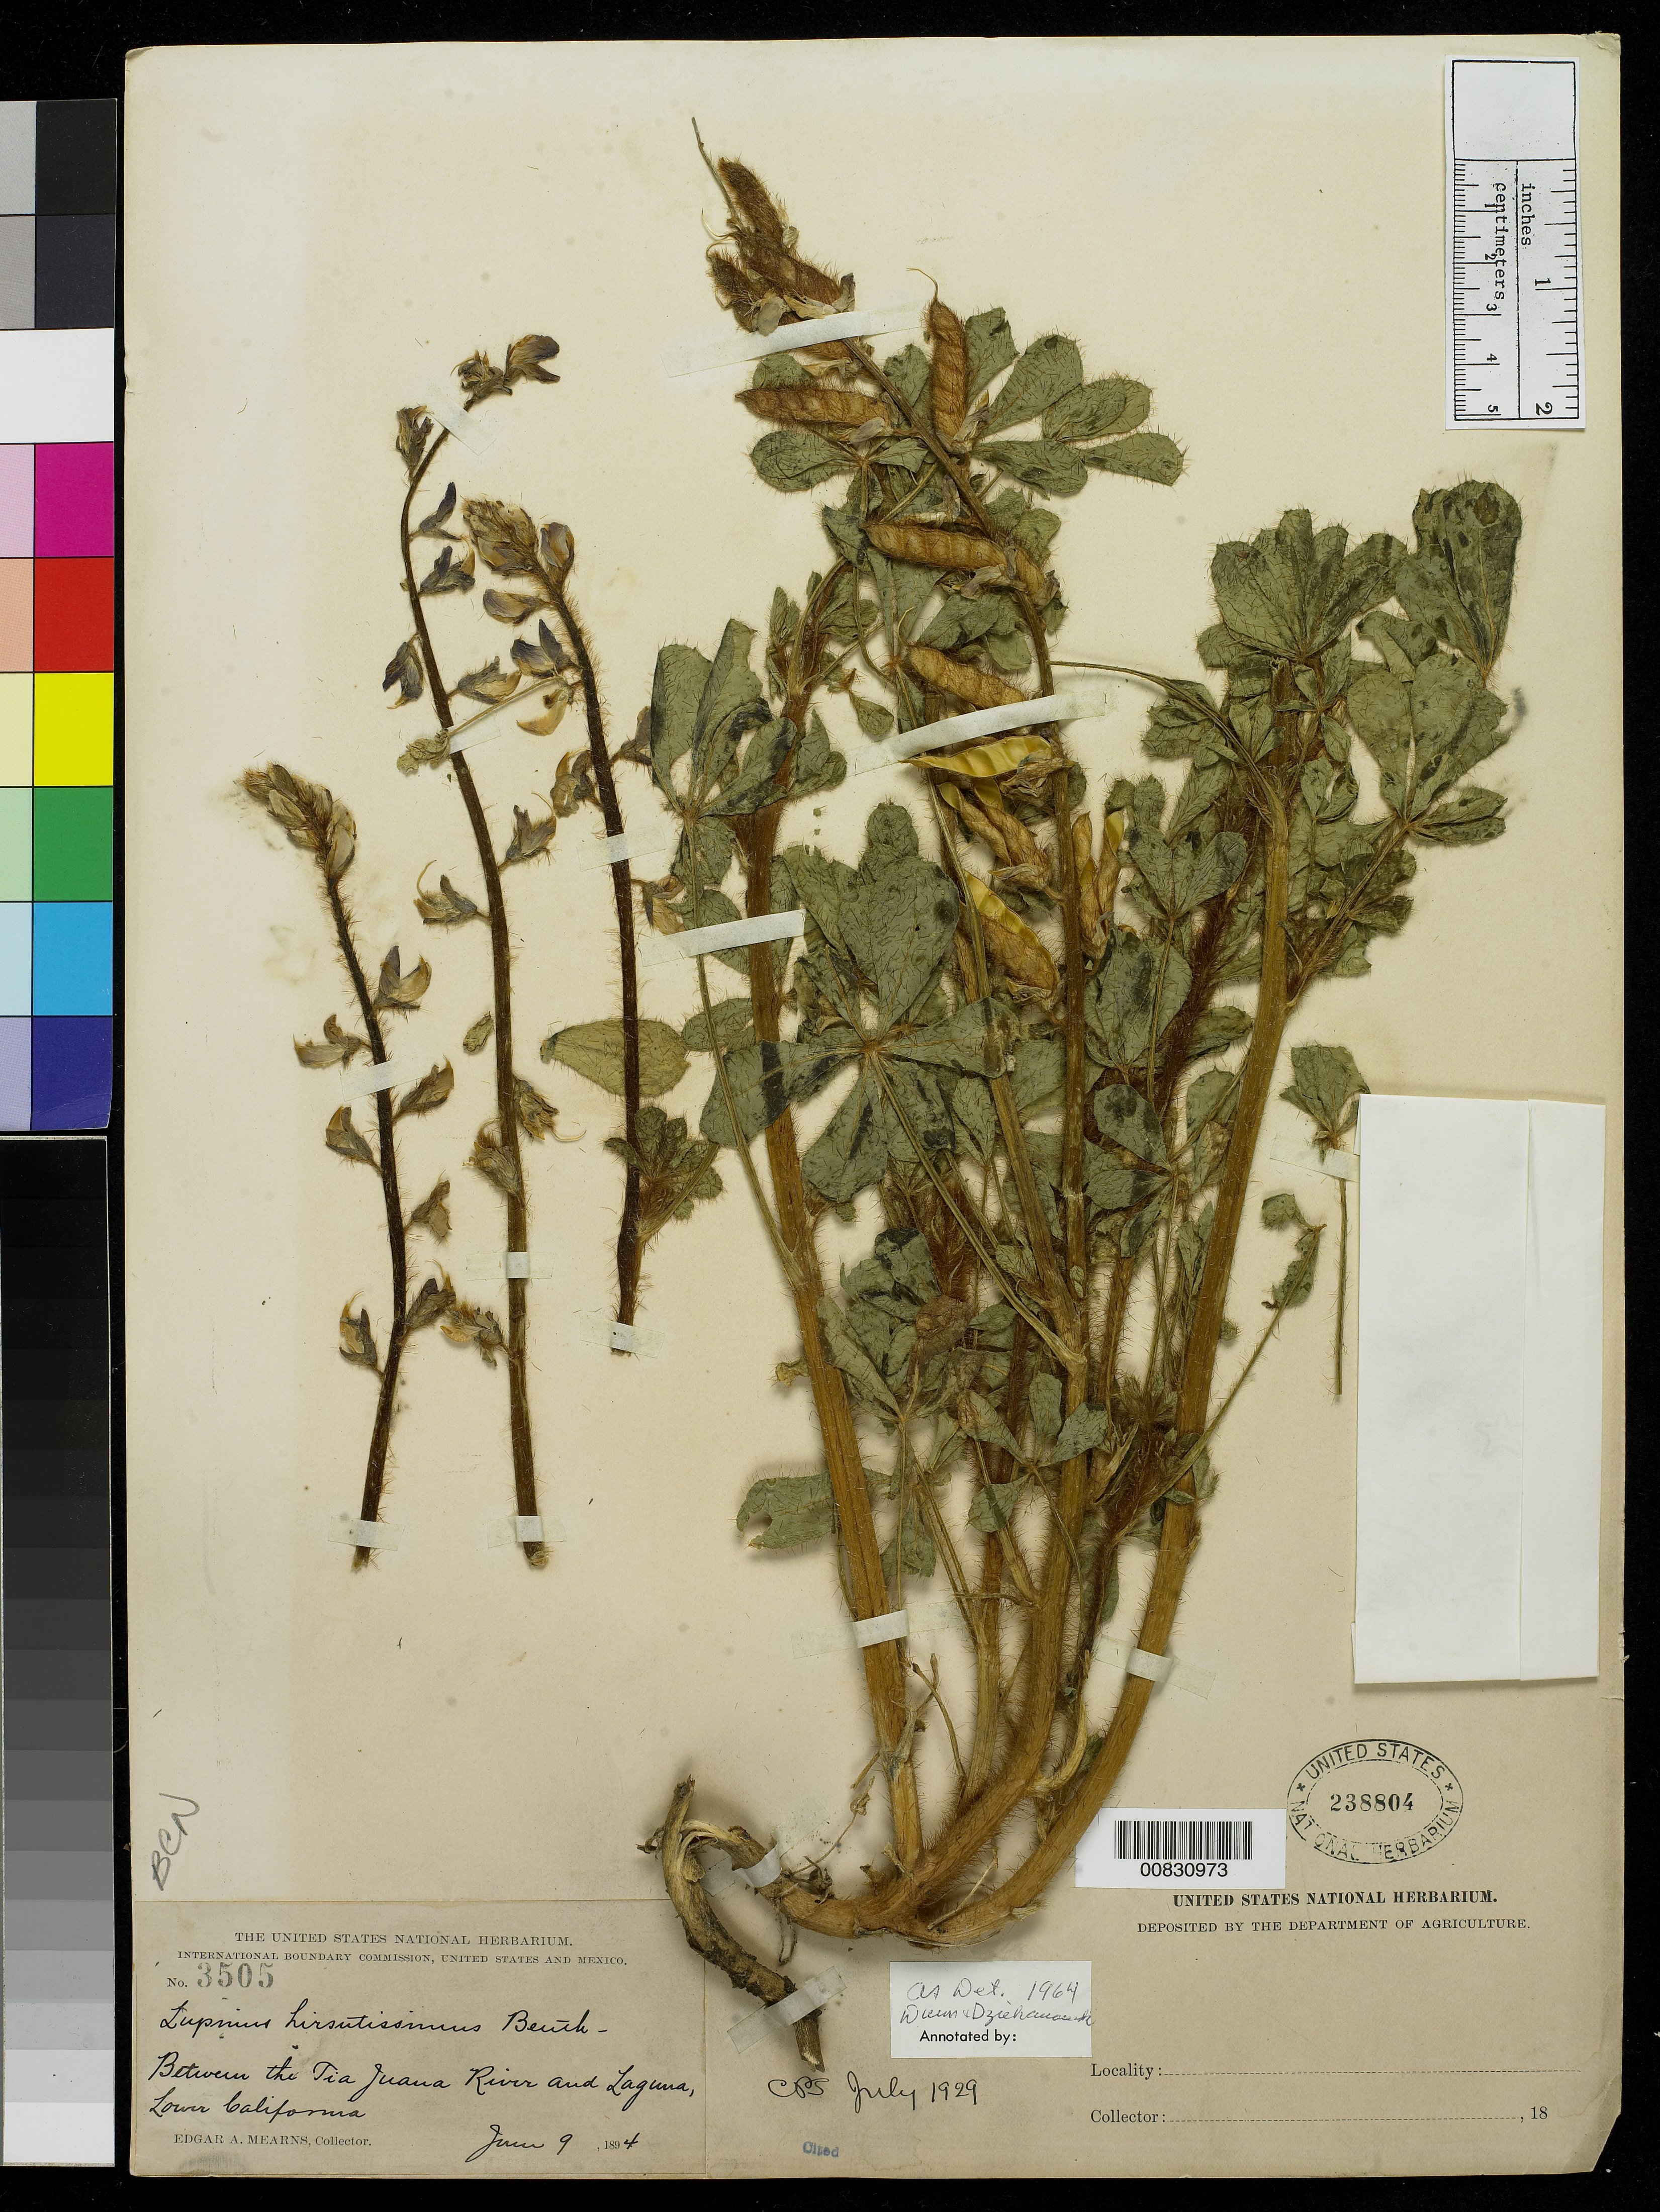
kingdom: Plantae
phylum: Tracheophyta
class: Magnoliopsida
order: Fabales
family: Fabaceae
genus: Lupinus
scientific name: Lupinus hirsutissimus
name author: Benth.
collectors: E. A. Mearns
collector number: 3505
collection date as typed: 09 Jun 1894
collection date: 1894-06-09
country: Mexico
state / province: Baja California Norte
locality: Between Tia Juana River and Laguna.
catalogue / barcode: US 238804